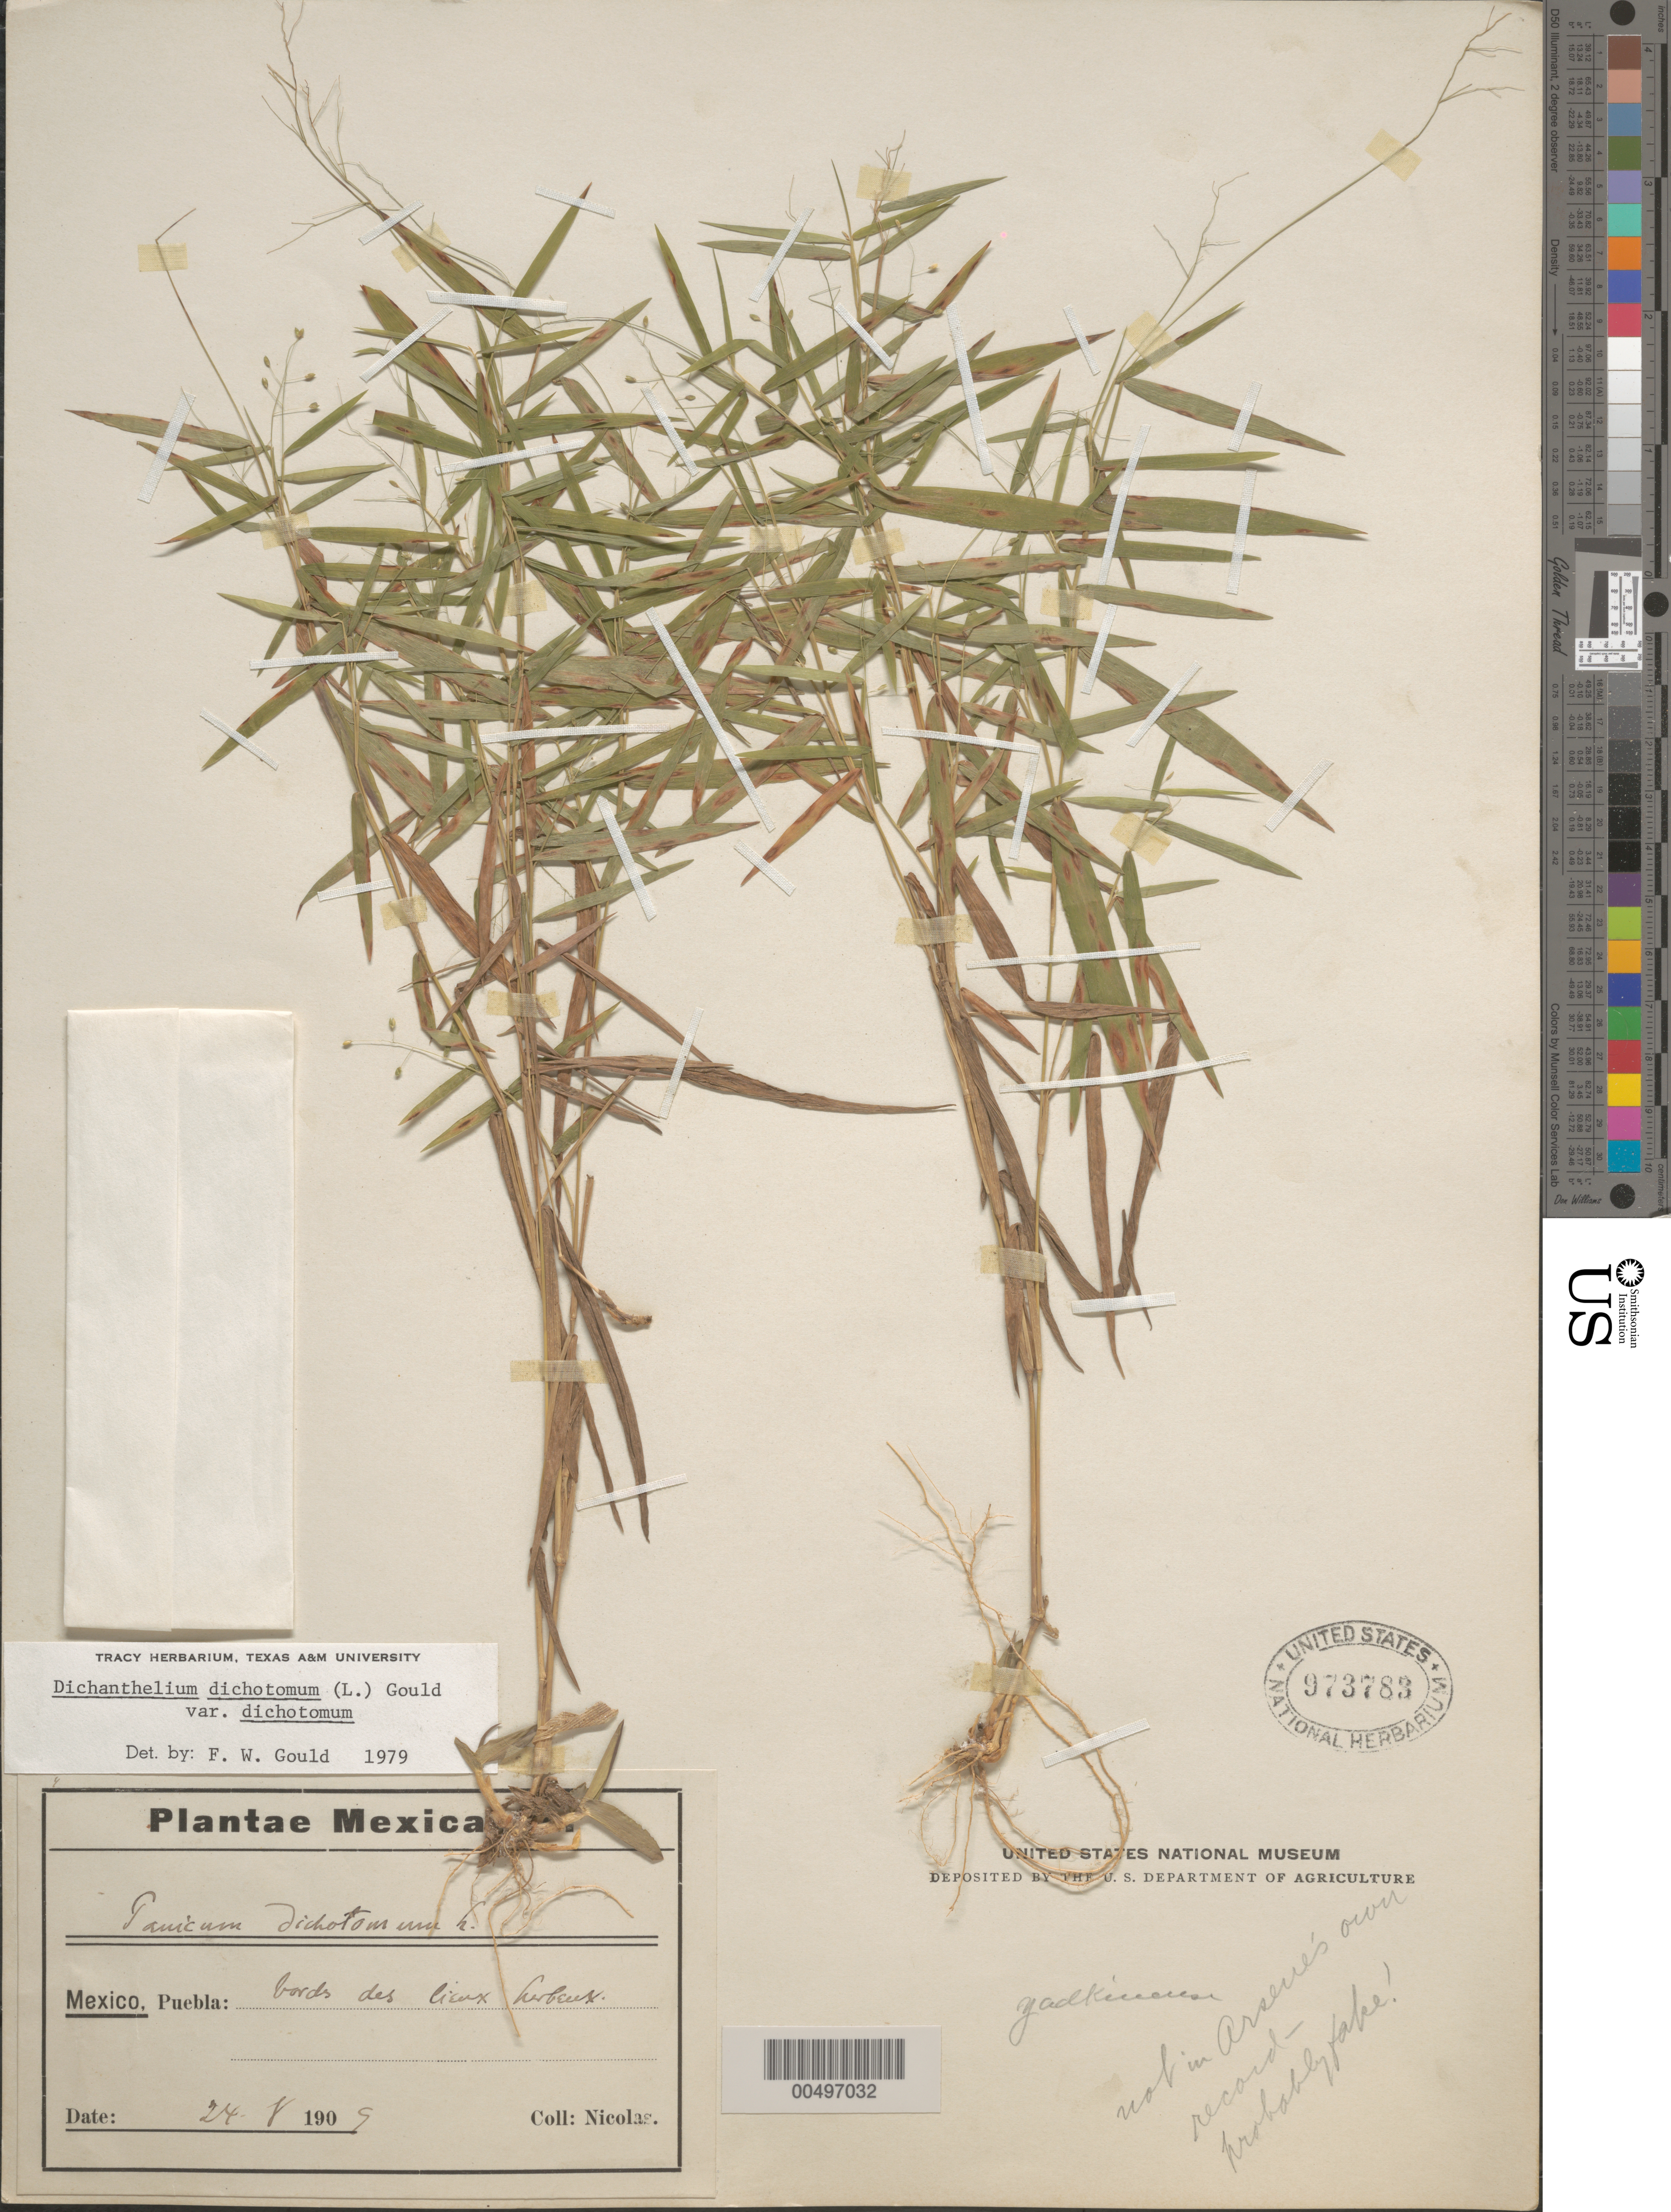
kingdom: Plantae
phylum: Tracheophyta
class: Liliopsida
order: Poales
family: Poaceae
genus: Dichanthelium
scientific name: Dichanthelium dichotomum var. dichotomum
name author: (L.) Gould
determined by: Gould, F. W.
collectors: -. Nicolas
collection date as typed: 24 Aug 1909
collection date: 1909-08-24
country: Mexico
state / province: Puebla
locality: Bords des lieux herbeux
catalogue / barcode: US 973783